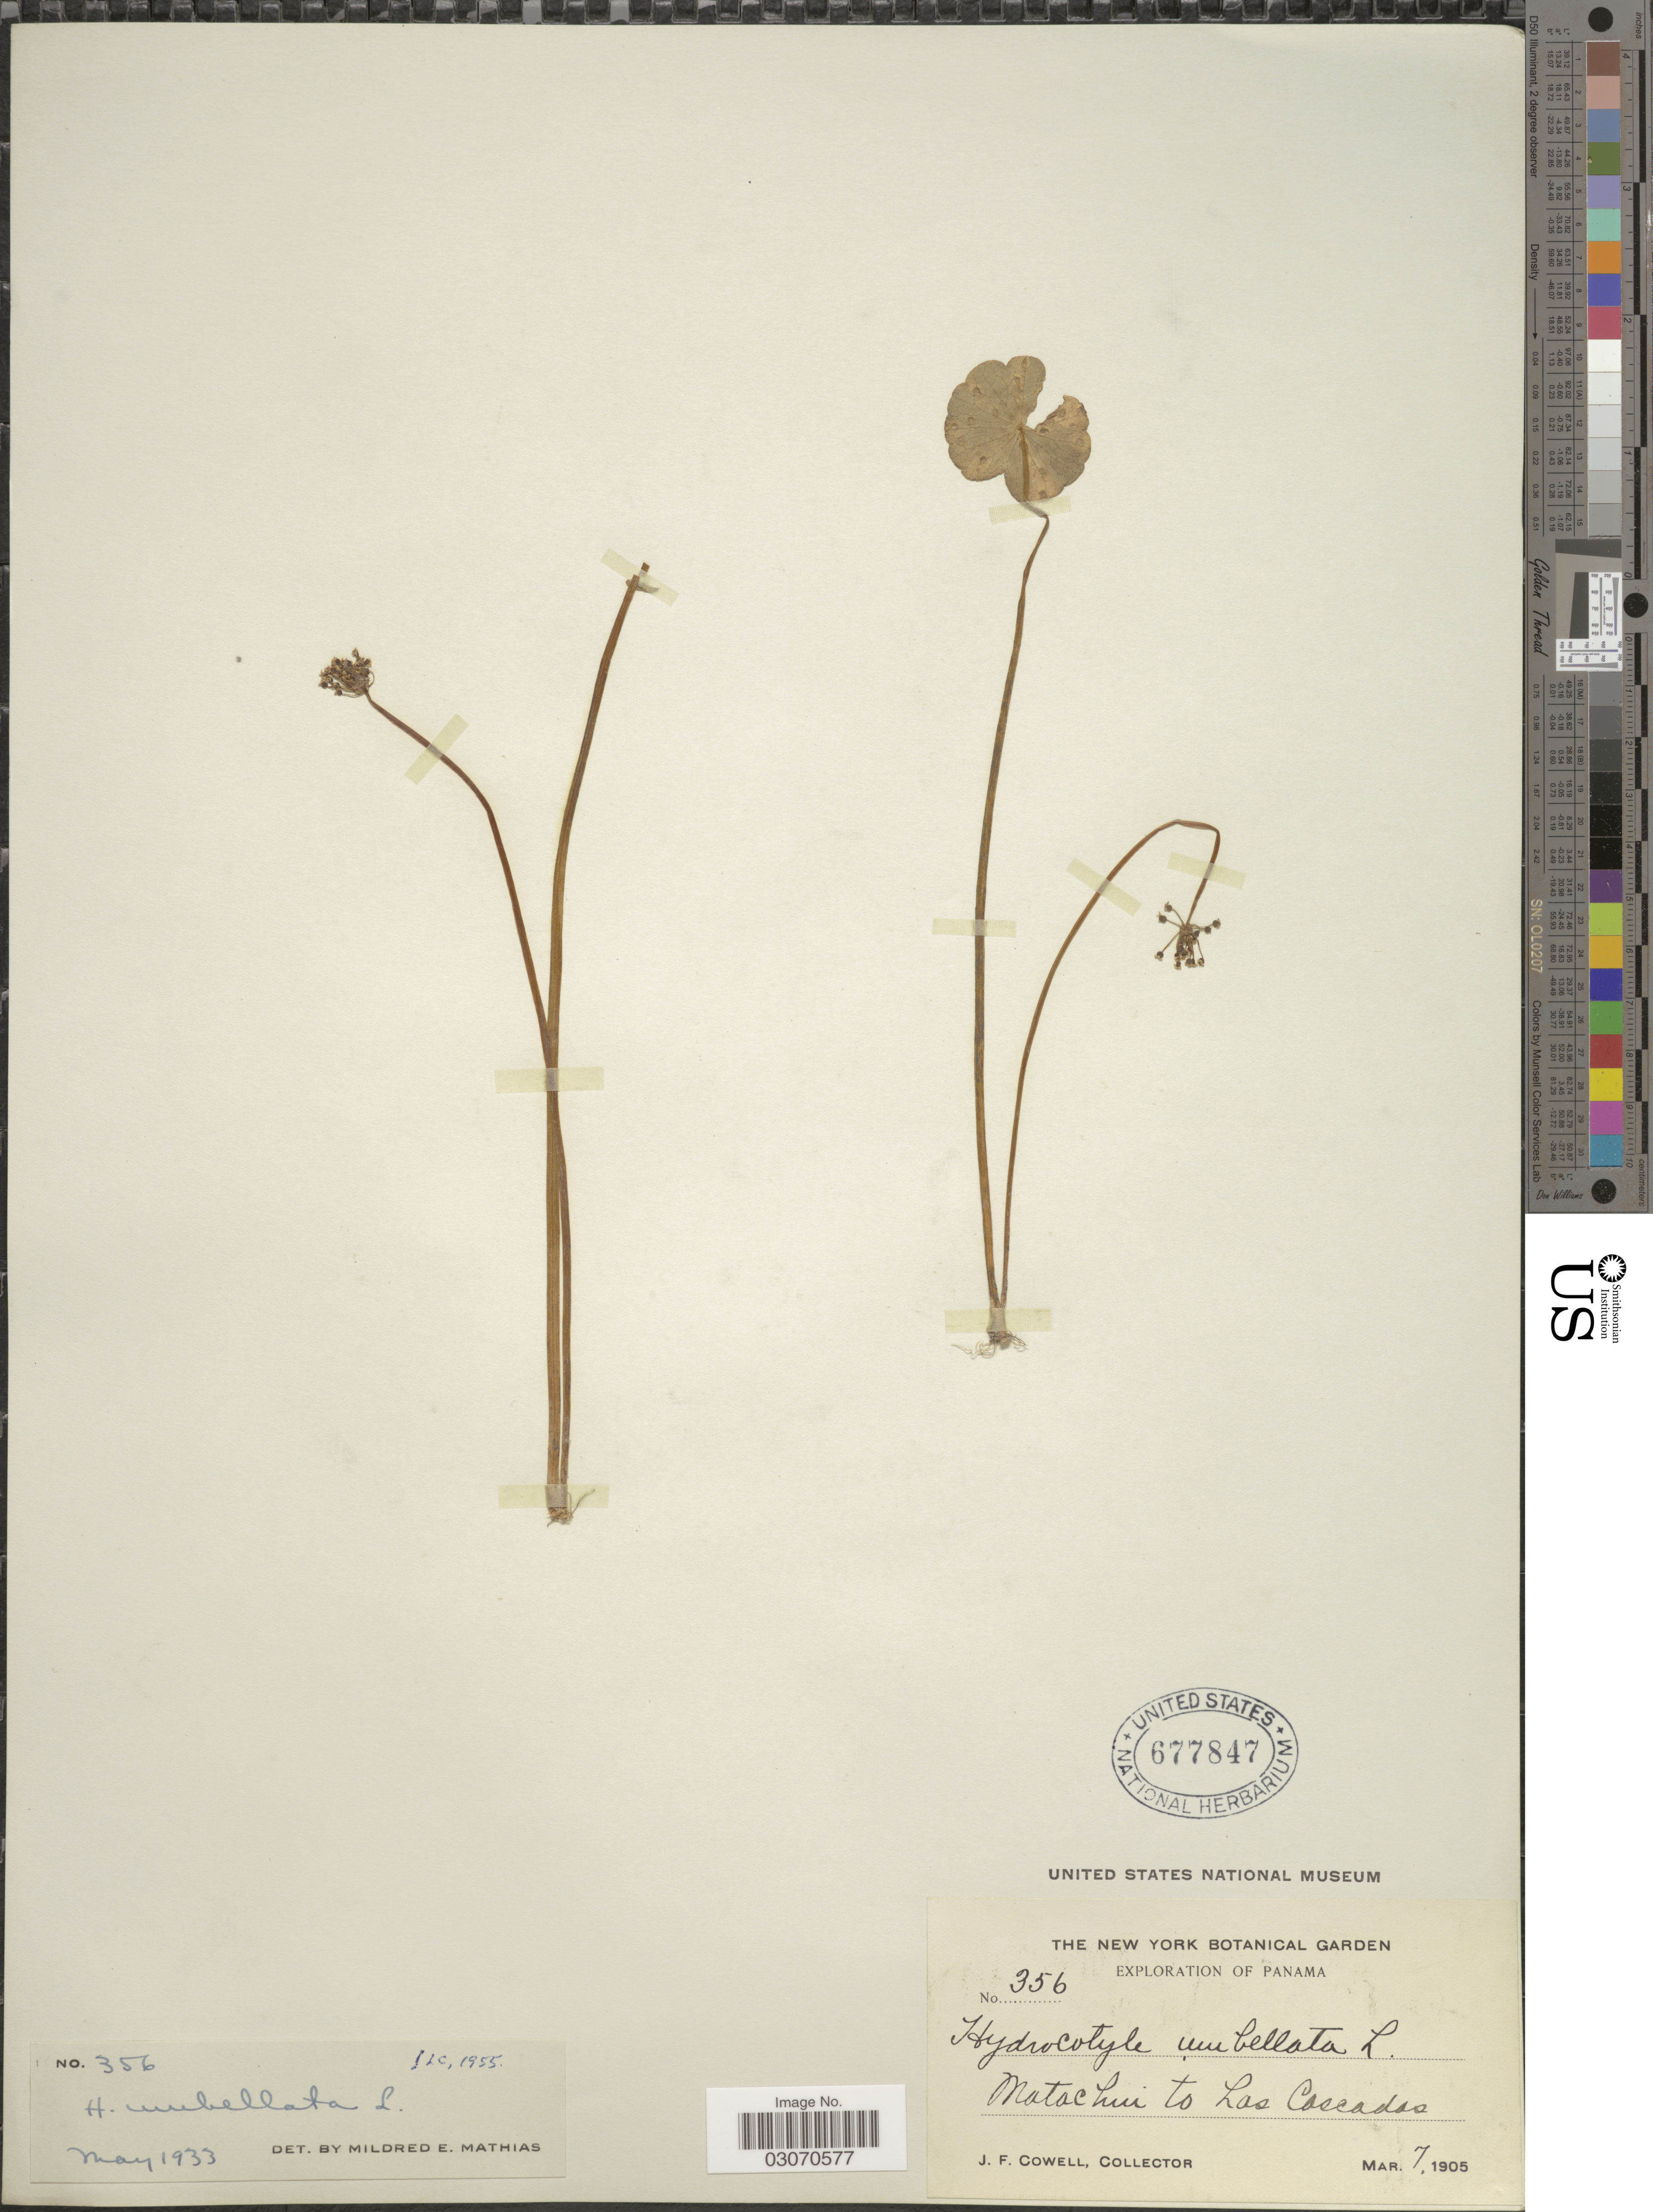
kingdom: Plantae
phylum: Tracheophyta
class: Magnoliopsida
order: Apiales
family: Araliaceae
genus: Hydrocotyle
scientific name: Hydrocotyle umbellata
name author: L.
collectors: J. F. Cowell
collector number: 356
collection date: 1905-03-07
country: Panama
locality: Matachui to Las Cascadas.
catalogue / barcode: US 677847